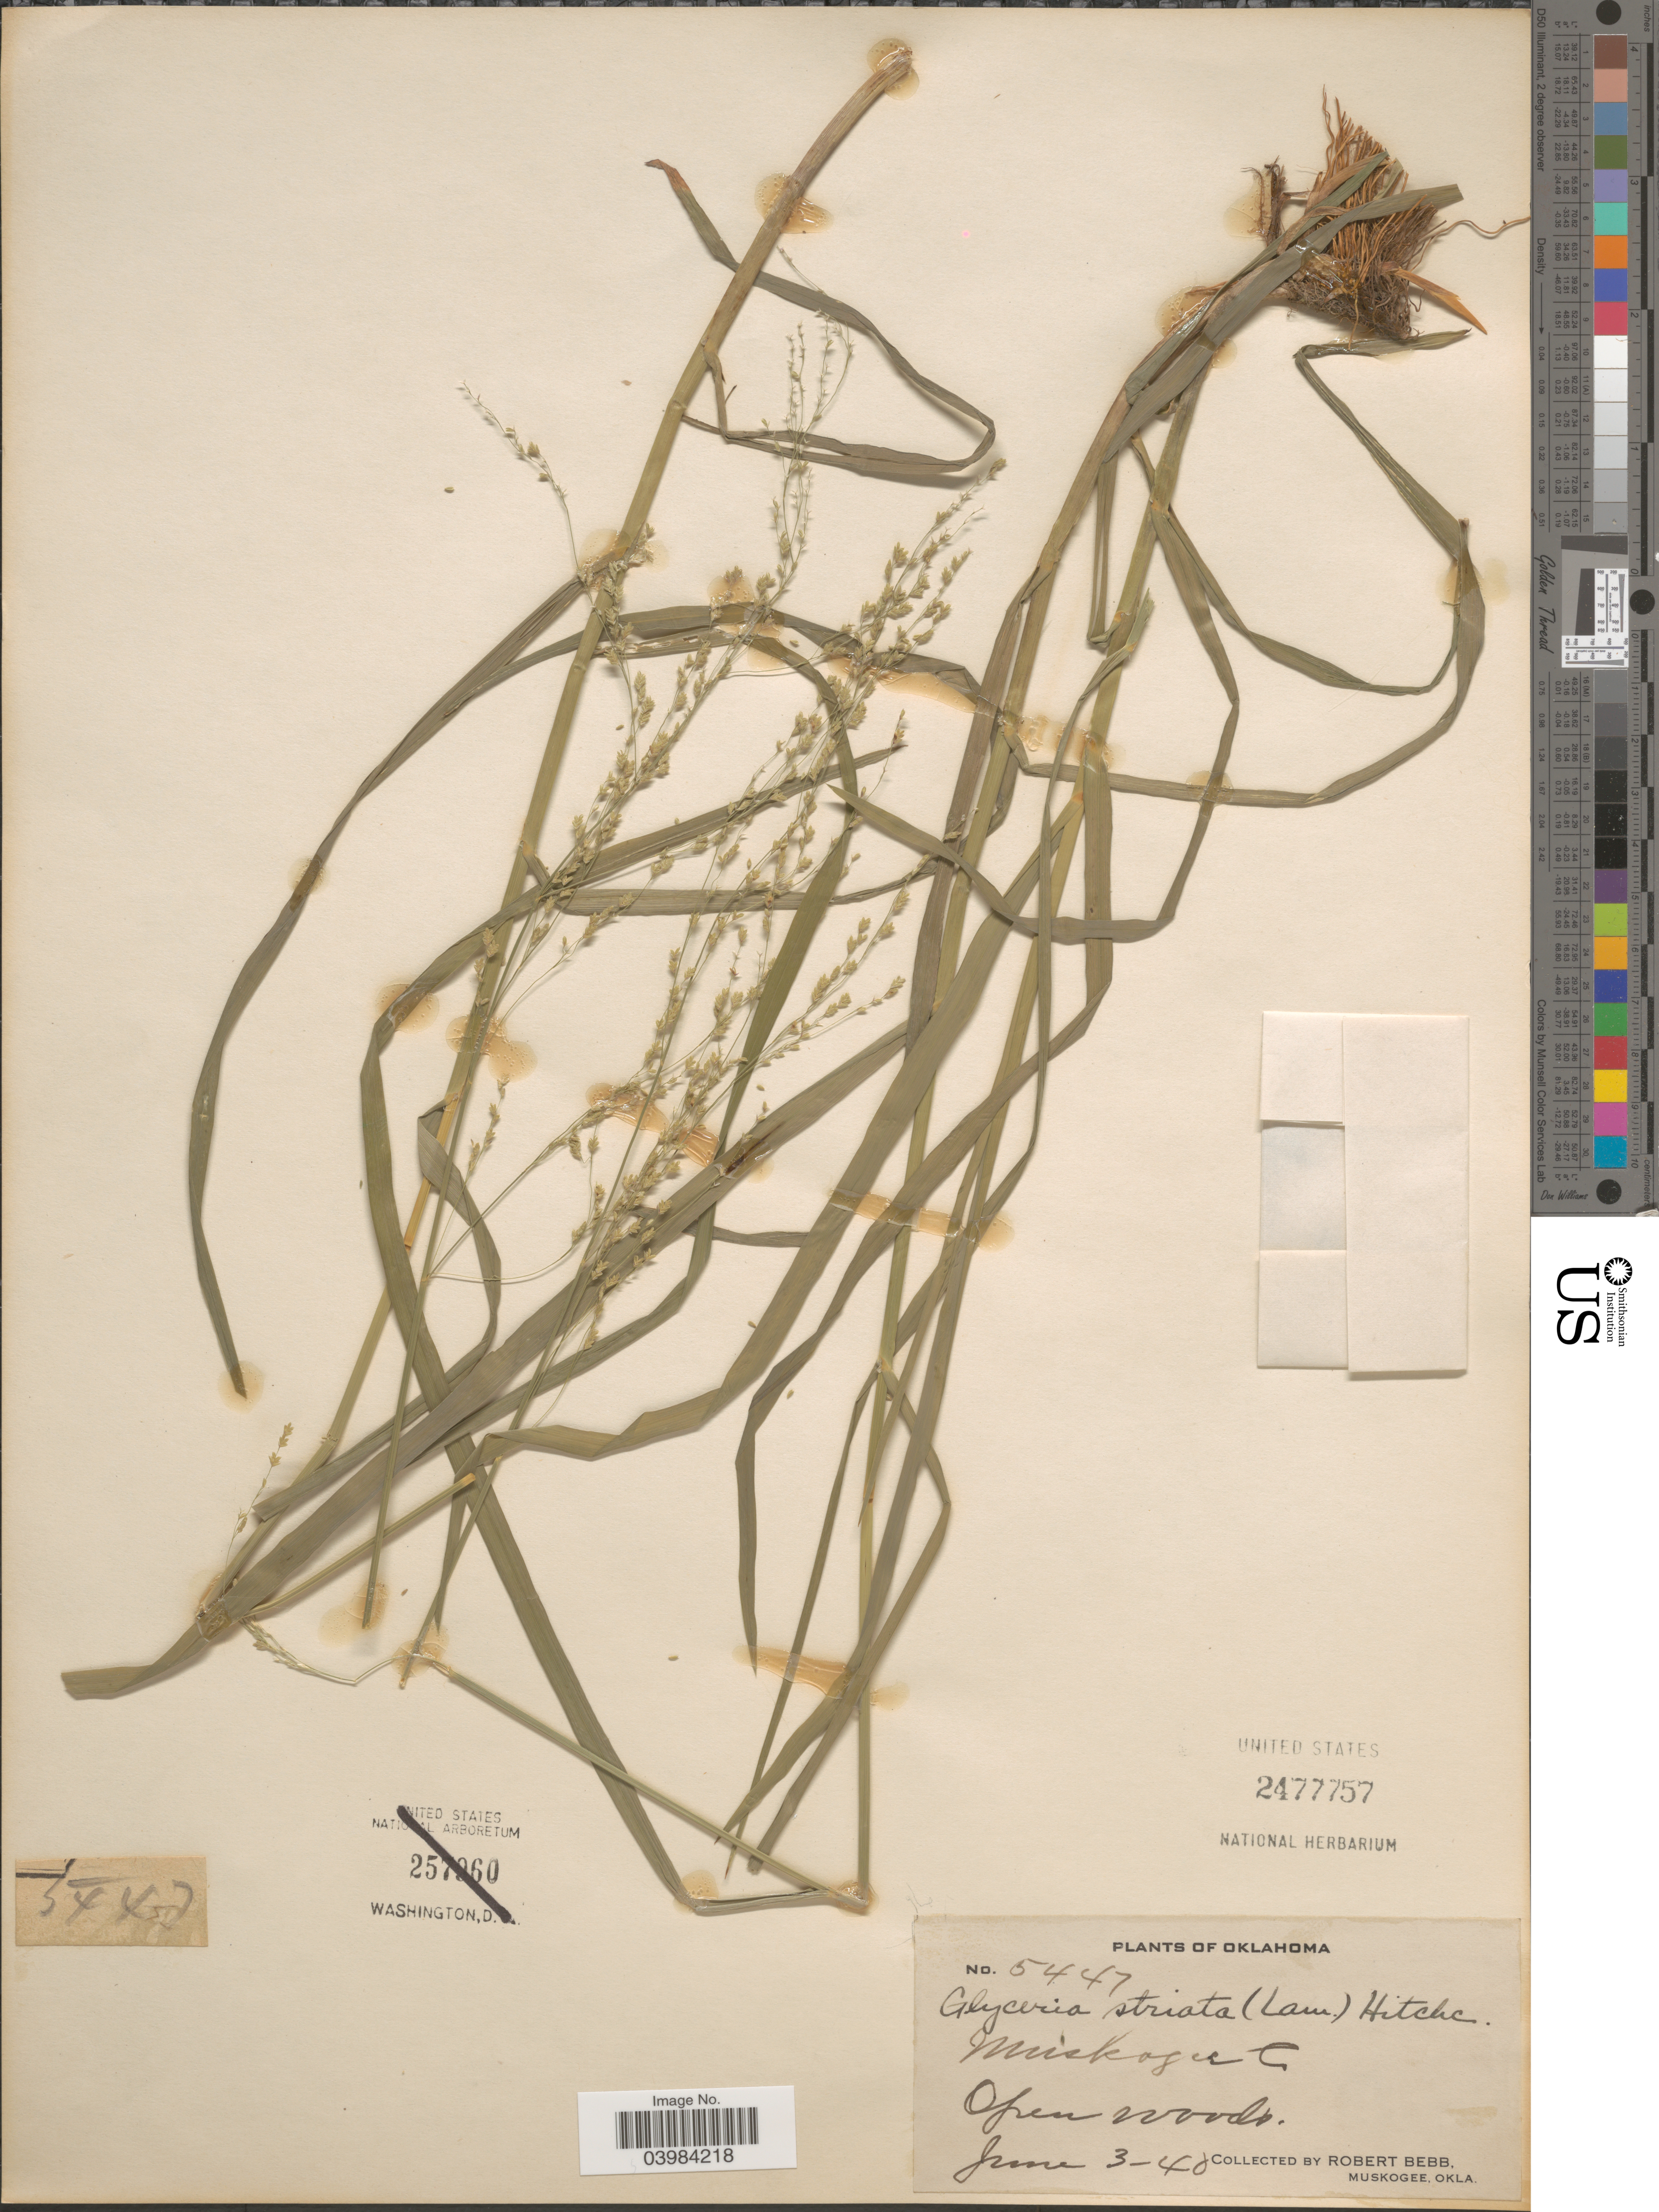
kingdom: Plantae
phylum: Tracheophyta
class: Liliopsida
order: Poales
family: Poaceae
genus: Glyceria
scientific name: Glyceria striata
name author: (Lam.) Hitchc.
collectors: R. Bebb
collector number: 5447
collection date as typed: Transcribed d/m/y: 3/6/48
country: United States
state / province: Oklahoma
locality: Muskogee C.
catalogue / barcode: US 2477757